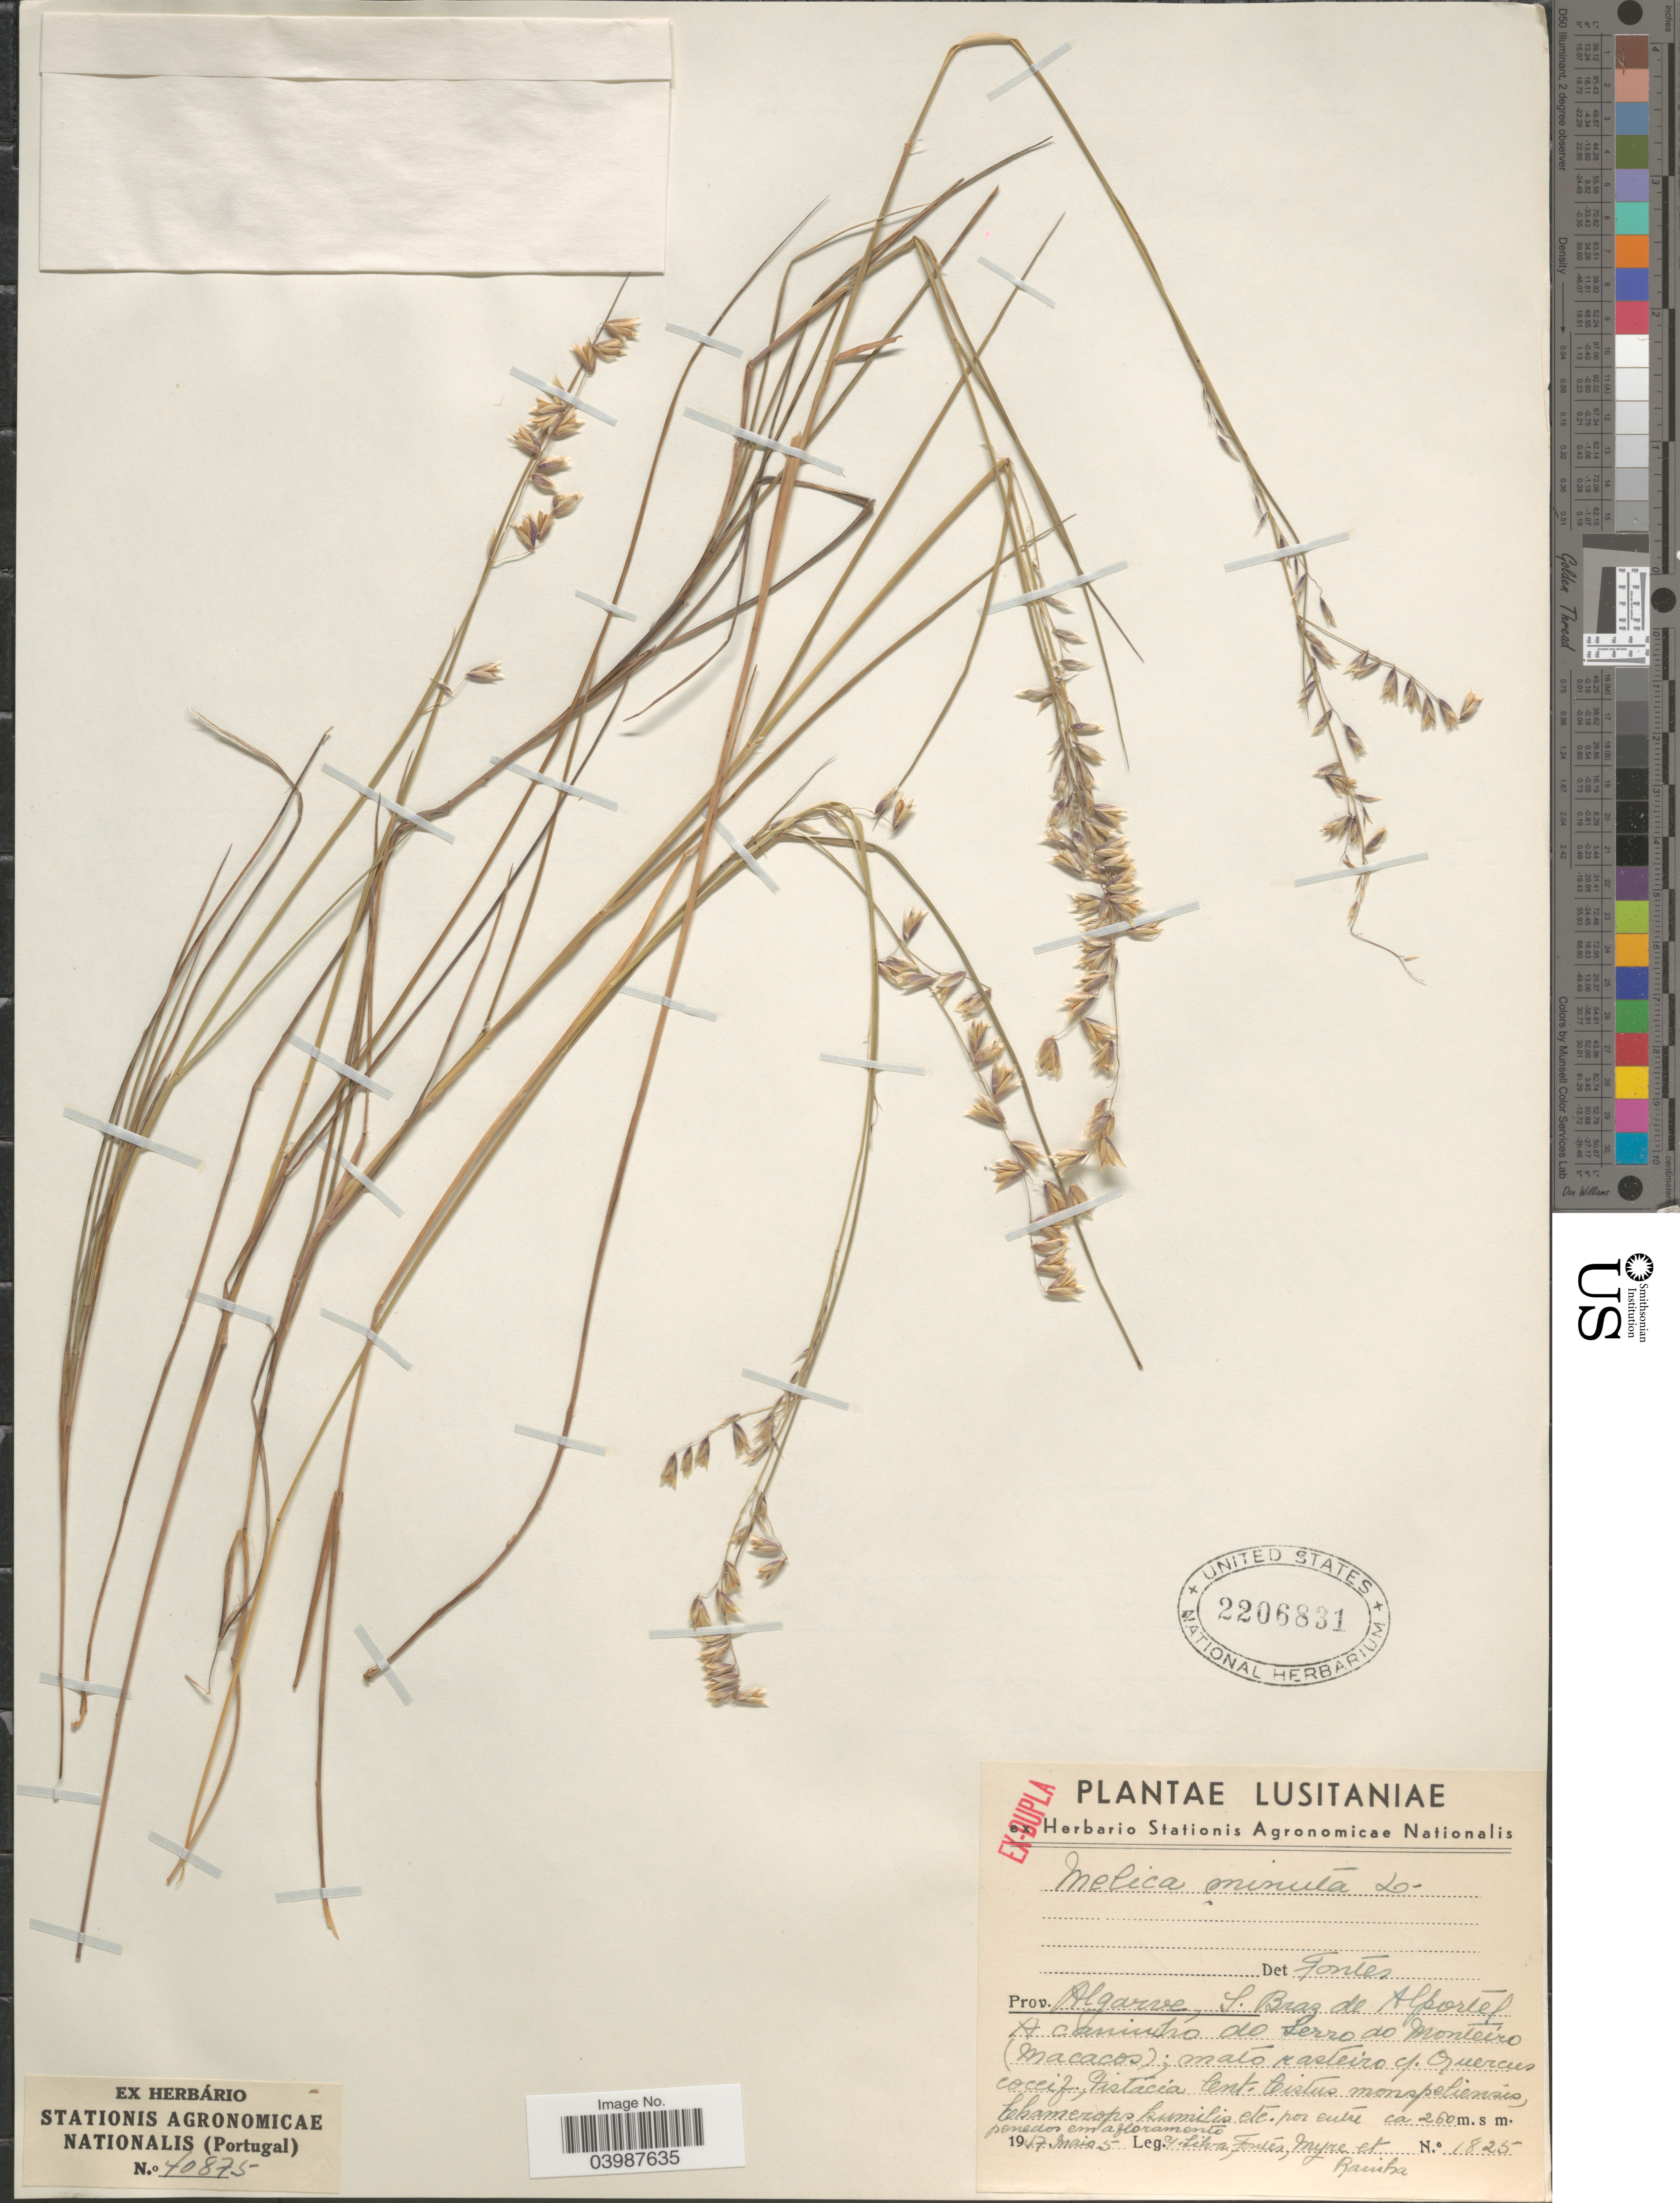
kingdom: Plantae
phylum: Tracheophyta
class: Liliopsida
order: Poales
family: Poaceae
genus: Melica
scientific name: Melica minuta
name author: L.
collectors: P. Silva, Fontes, Myre & B. Rainha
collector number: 1825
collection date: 1947-05-05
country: Portugal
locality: Lusitaniae. Prov. Algarve, S. Braz de Alportel. A camintró do Serro do Monteíro (Macacos).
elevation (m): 260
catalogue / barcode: US 2206831